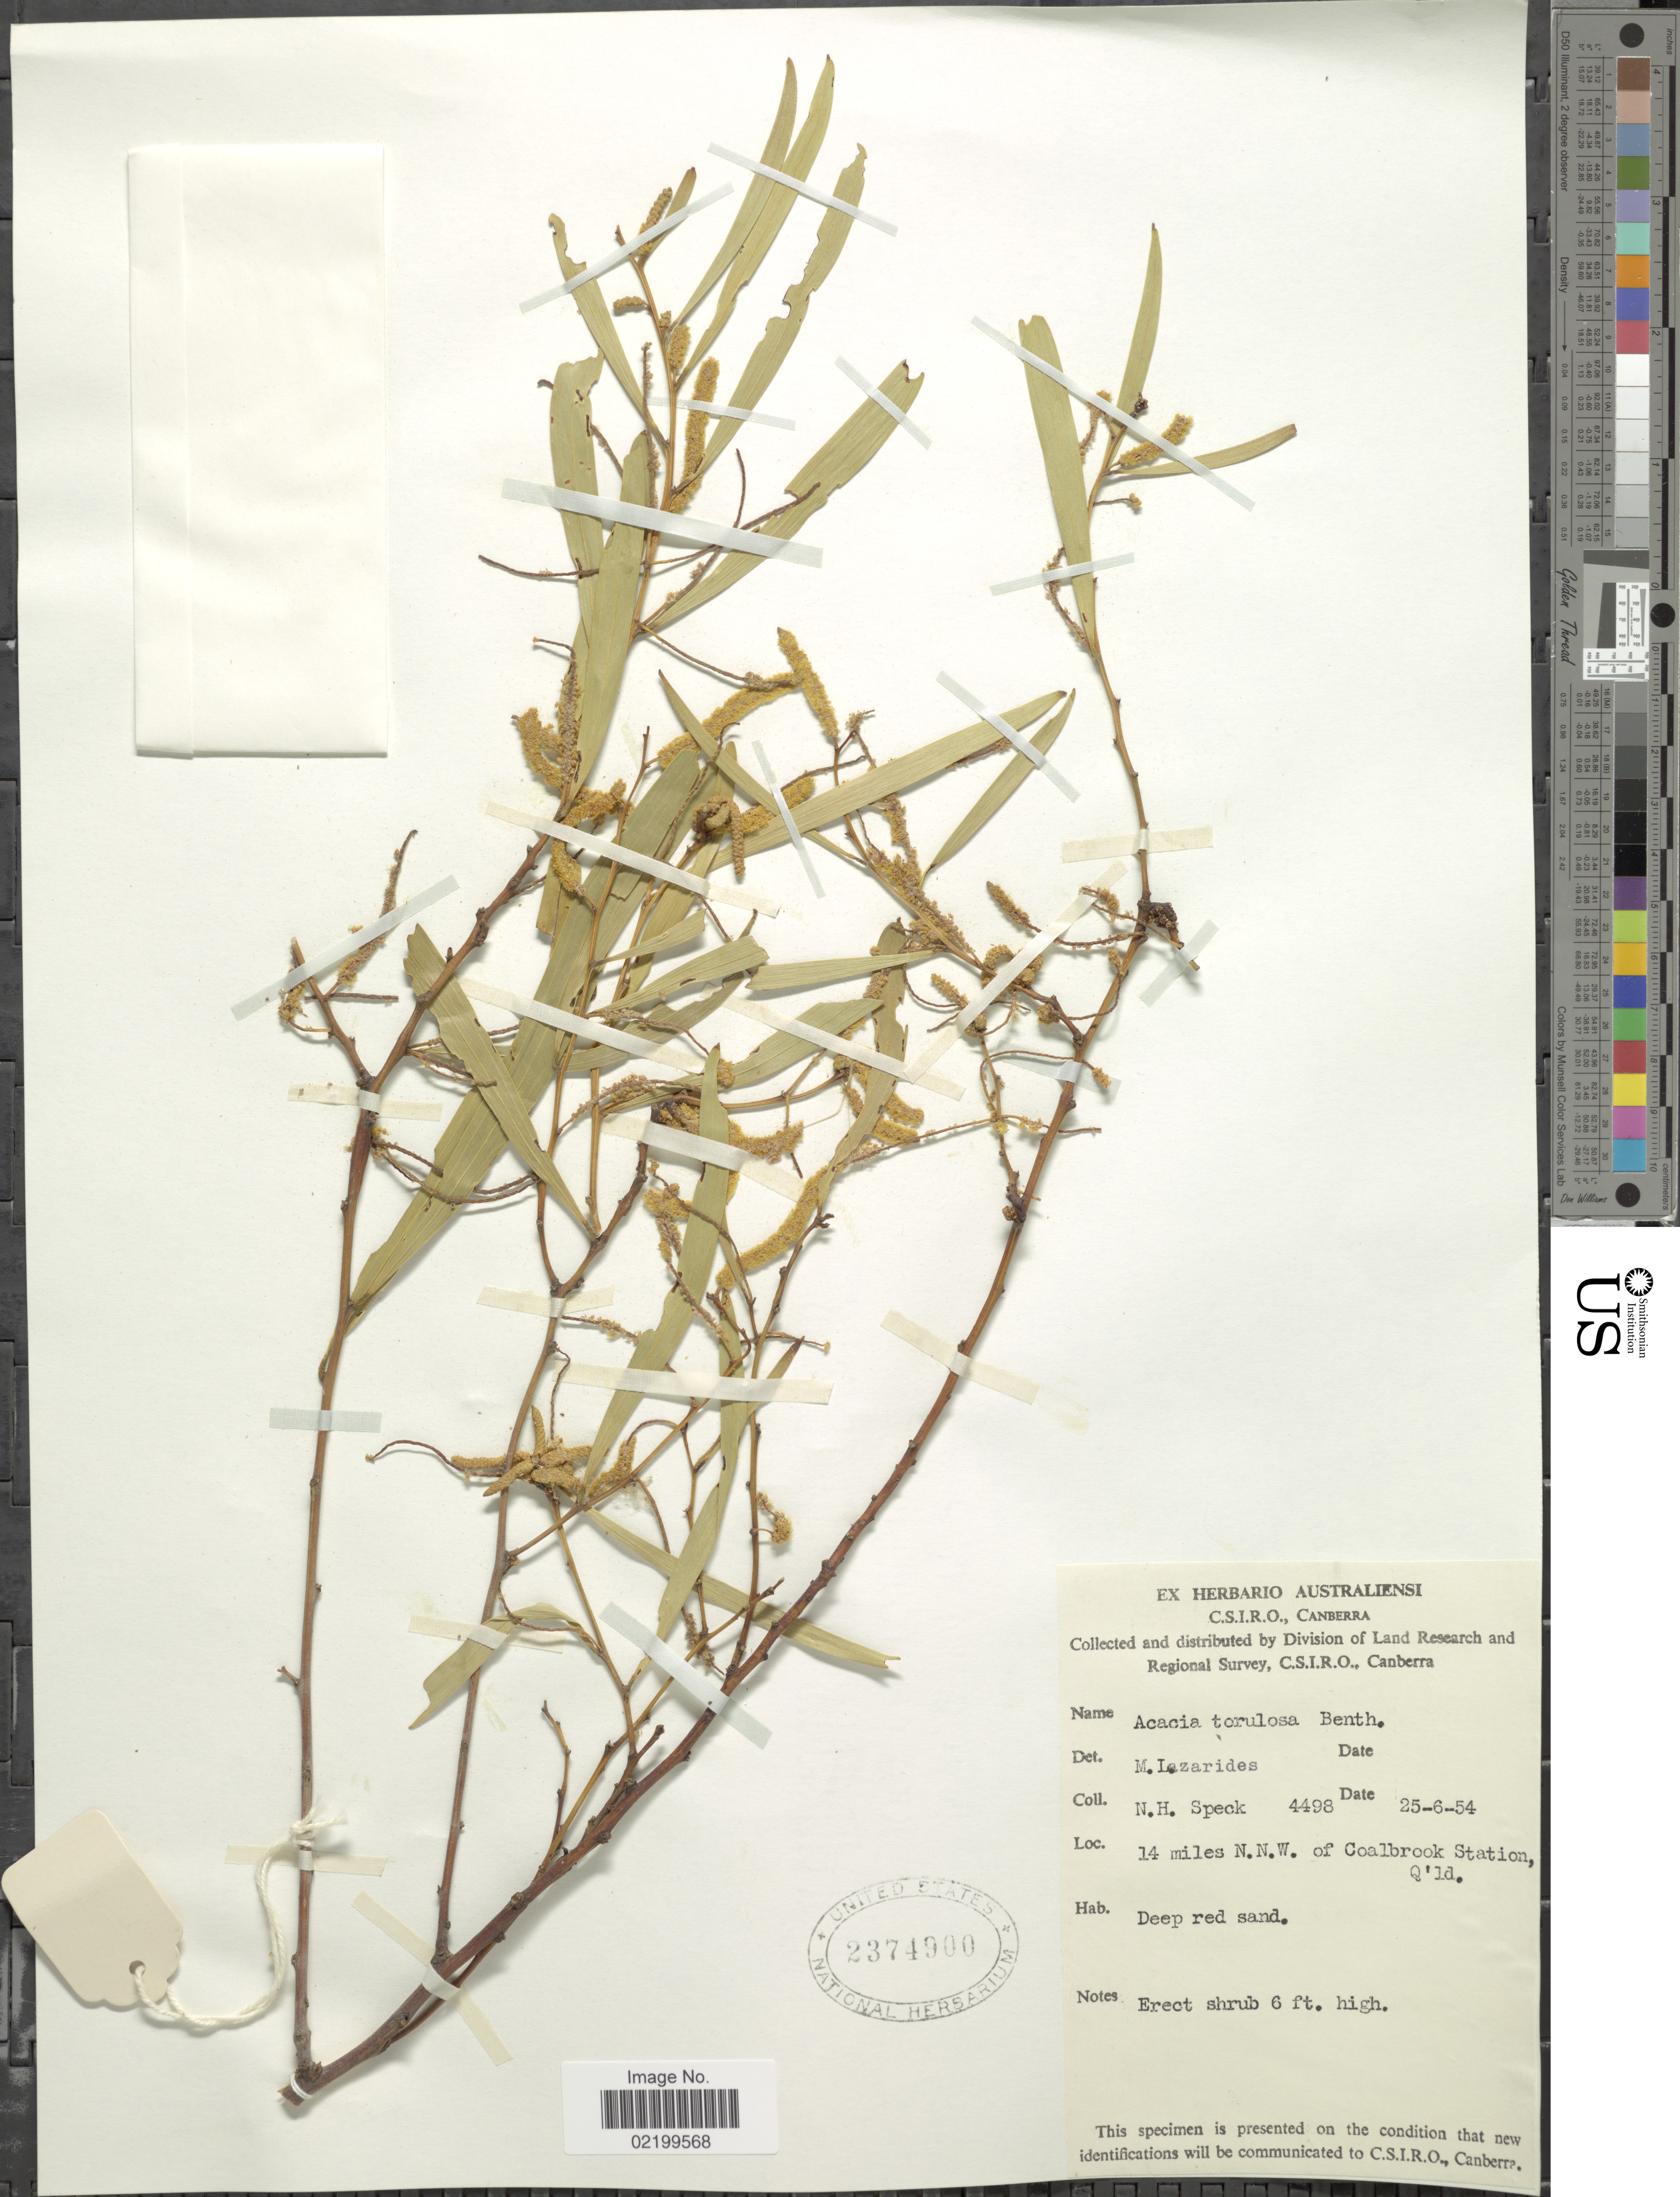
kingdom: Plantae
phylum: Tracheophyta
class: Magnoliopsida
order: Fabales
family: Fabaceae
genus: Acacia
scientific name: Acacia torulosa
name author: Benth.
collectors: N. Speck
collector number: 4498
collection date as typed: Transcribed d/m/y: 25/6/54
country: Australia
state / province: Queensland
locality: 14 miles N.N.W. of Coalbrook Station, Q'ld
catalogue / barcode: US 2374900